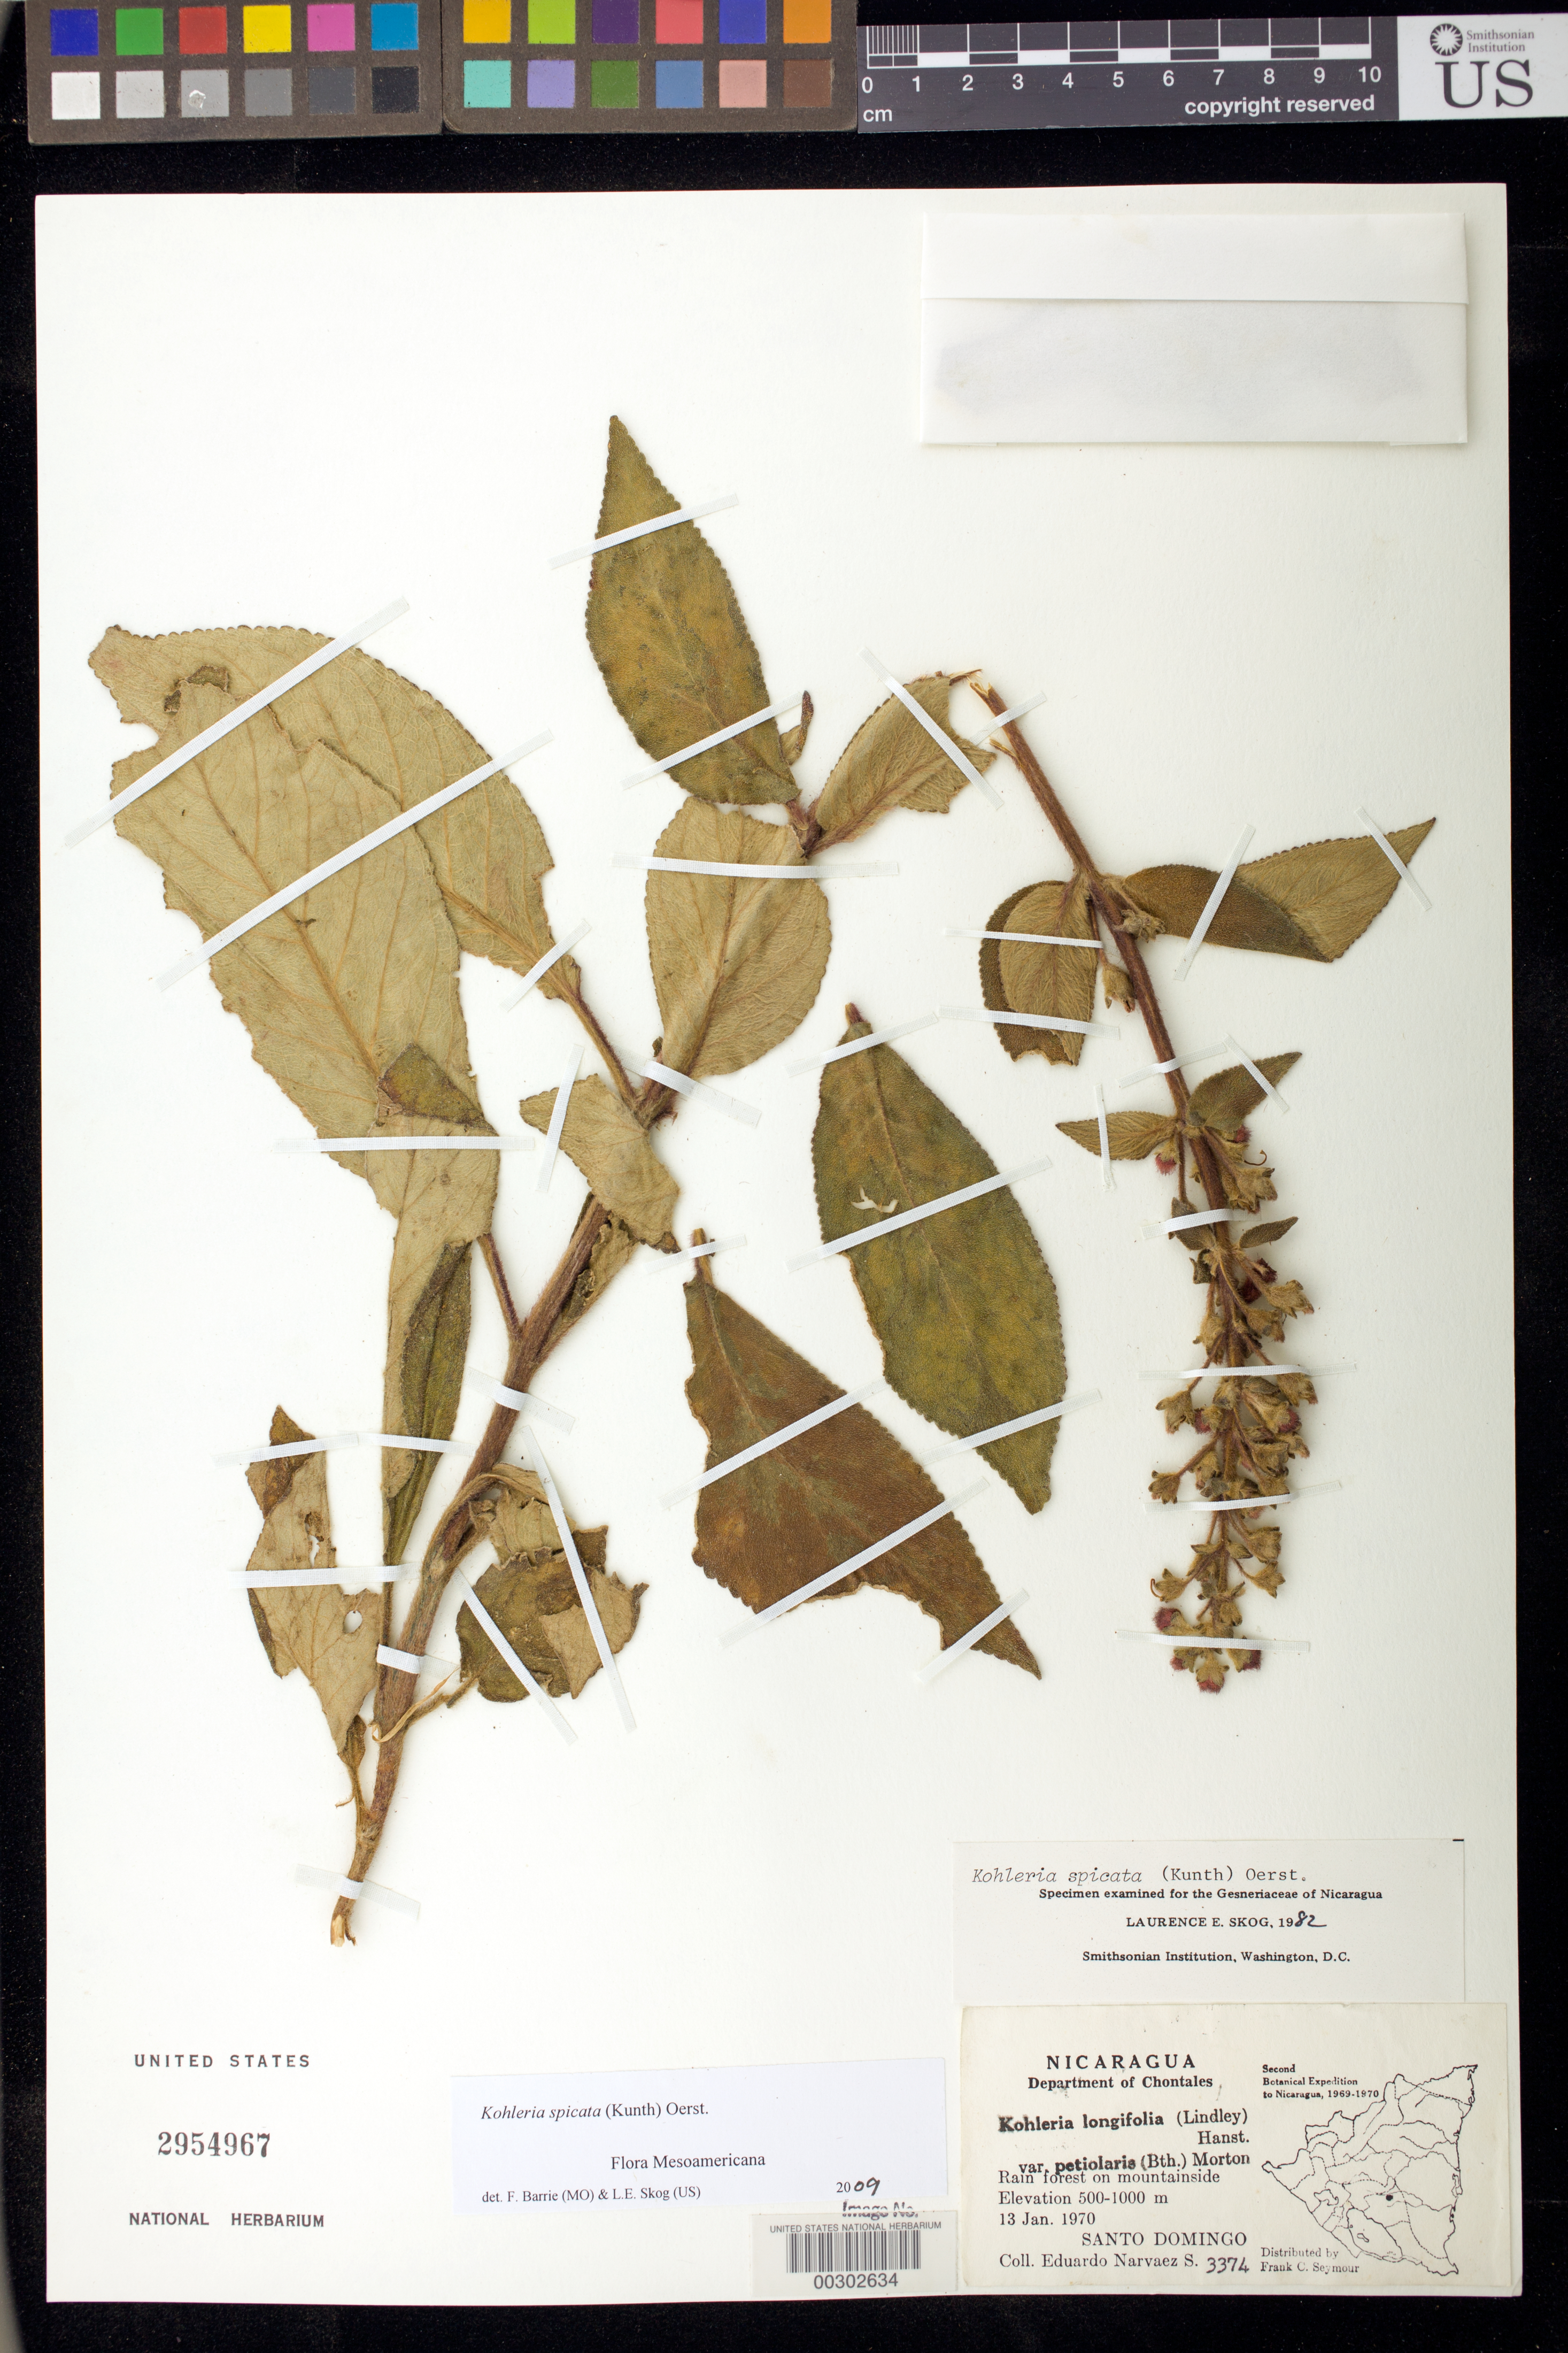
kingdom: Plantae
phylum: Tracheophyta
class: Magnoliopsida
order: Lamiales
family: Gesneriaceae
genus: Kohleria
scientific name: Kohleria spicata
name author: (Kunth) Oerst.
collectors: E. Narvaez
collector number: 3374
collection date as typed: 13 Jan 1970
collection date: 1970-01-13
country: Nicaragua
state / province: Chontales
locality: Santo Domingo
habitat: Rainforest on mountainside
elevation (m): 500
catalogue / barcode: US 2954967